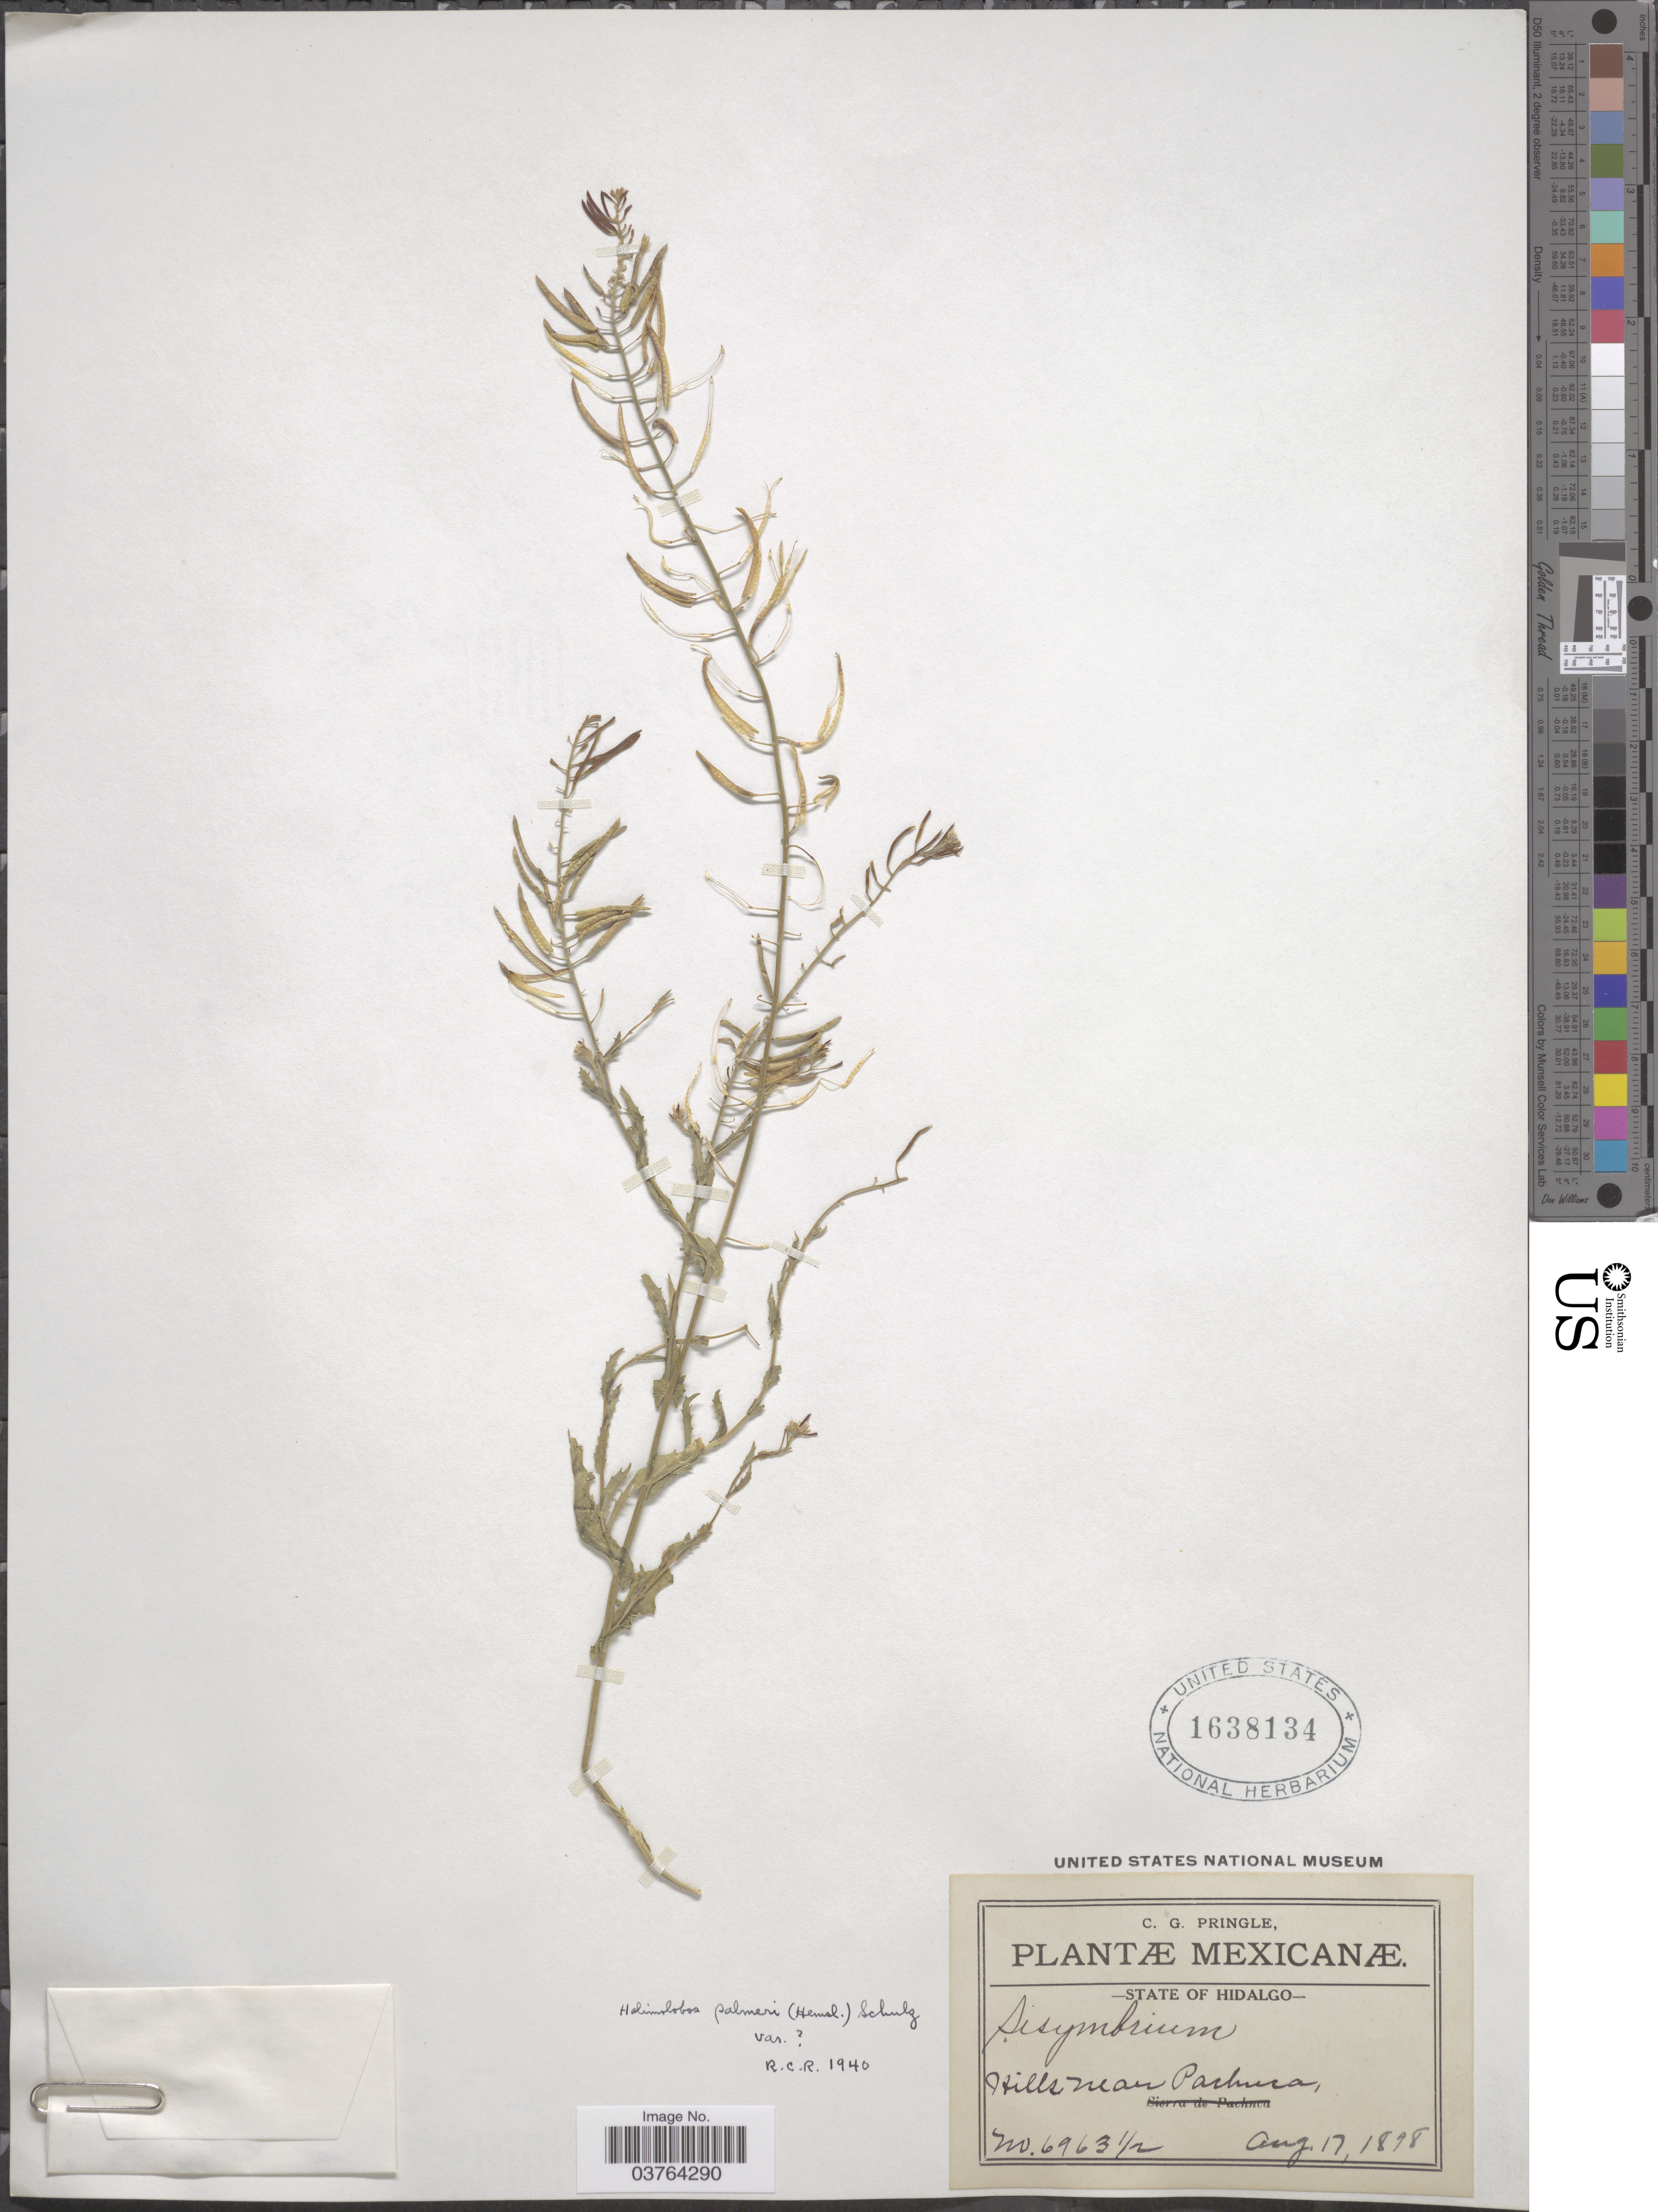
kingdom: Plantae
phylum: Tracheophyta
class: Magnoliopsida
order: Brassicales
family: Brassicaceae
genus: Halimolobos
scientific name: Halimolobos palmeri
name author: (Hemsl.) O.E. Schulz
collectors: C. G. Pringle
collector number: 6963½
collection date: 1898-08-17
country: Mexico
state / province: Hidalgo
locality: Mexicanæ. Hills near Pachuca.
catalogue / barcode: US 1638134